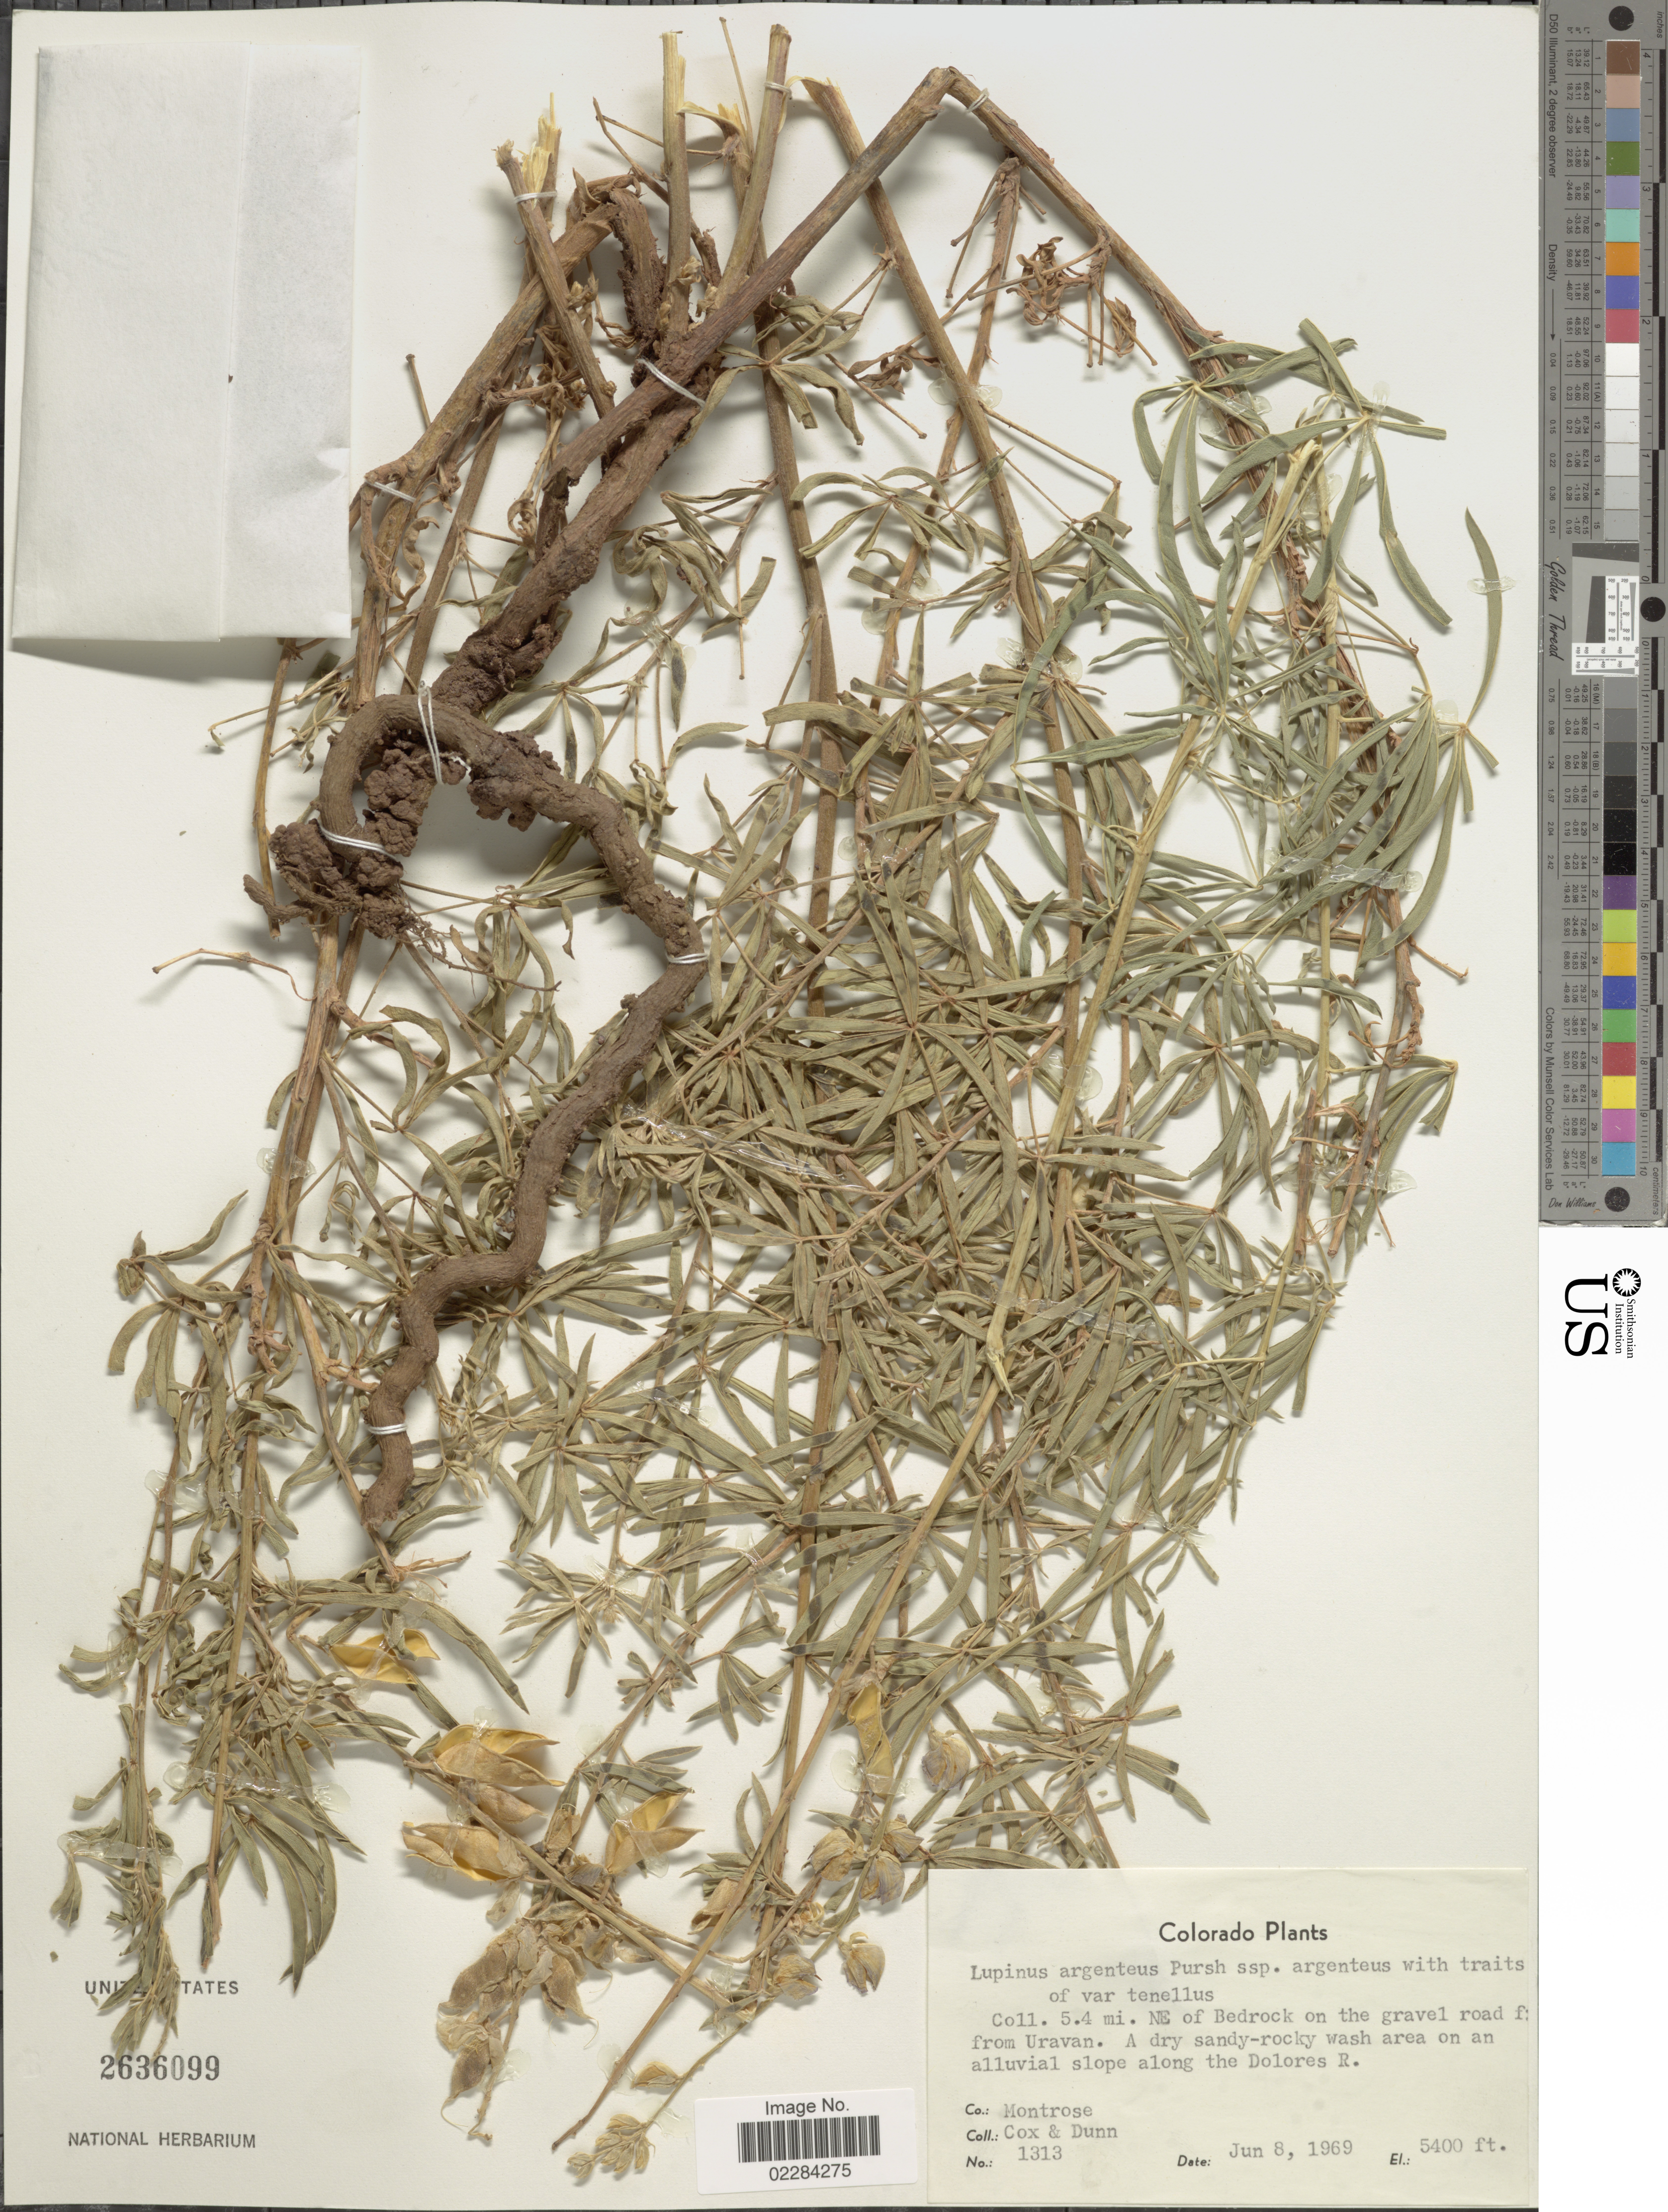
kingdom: Plantae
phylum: Tracheophyta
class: Magnoliopsida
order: Fabales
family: Fabaceae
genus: Lupinus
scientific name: Lupinus argenteus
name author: Pursh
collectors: -. Cox & Dunn, --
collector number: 1313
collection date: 1969-06-08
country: United States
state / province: Colorado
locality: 5.4 mi. NE of Bedrock on the gravel road from Uravan. Co.: Montrose.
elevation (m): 1646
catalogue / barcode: US 2636099